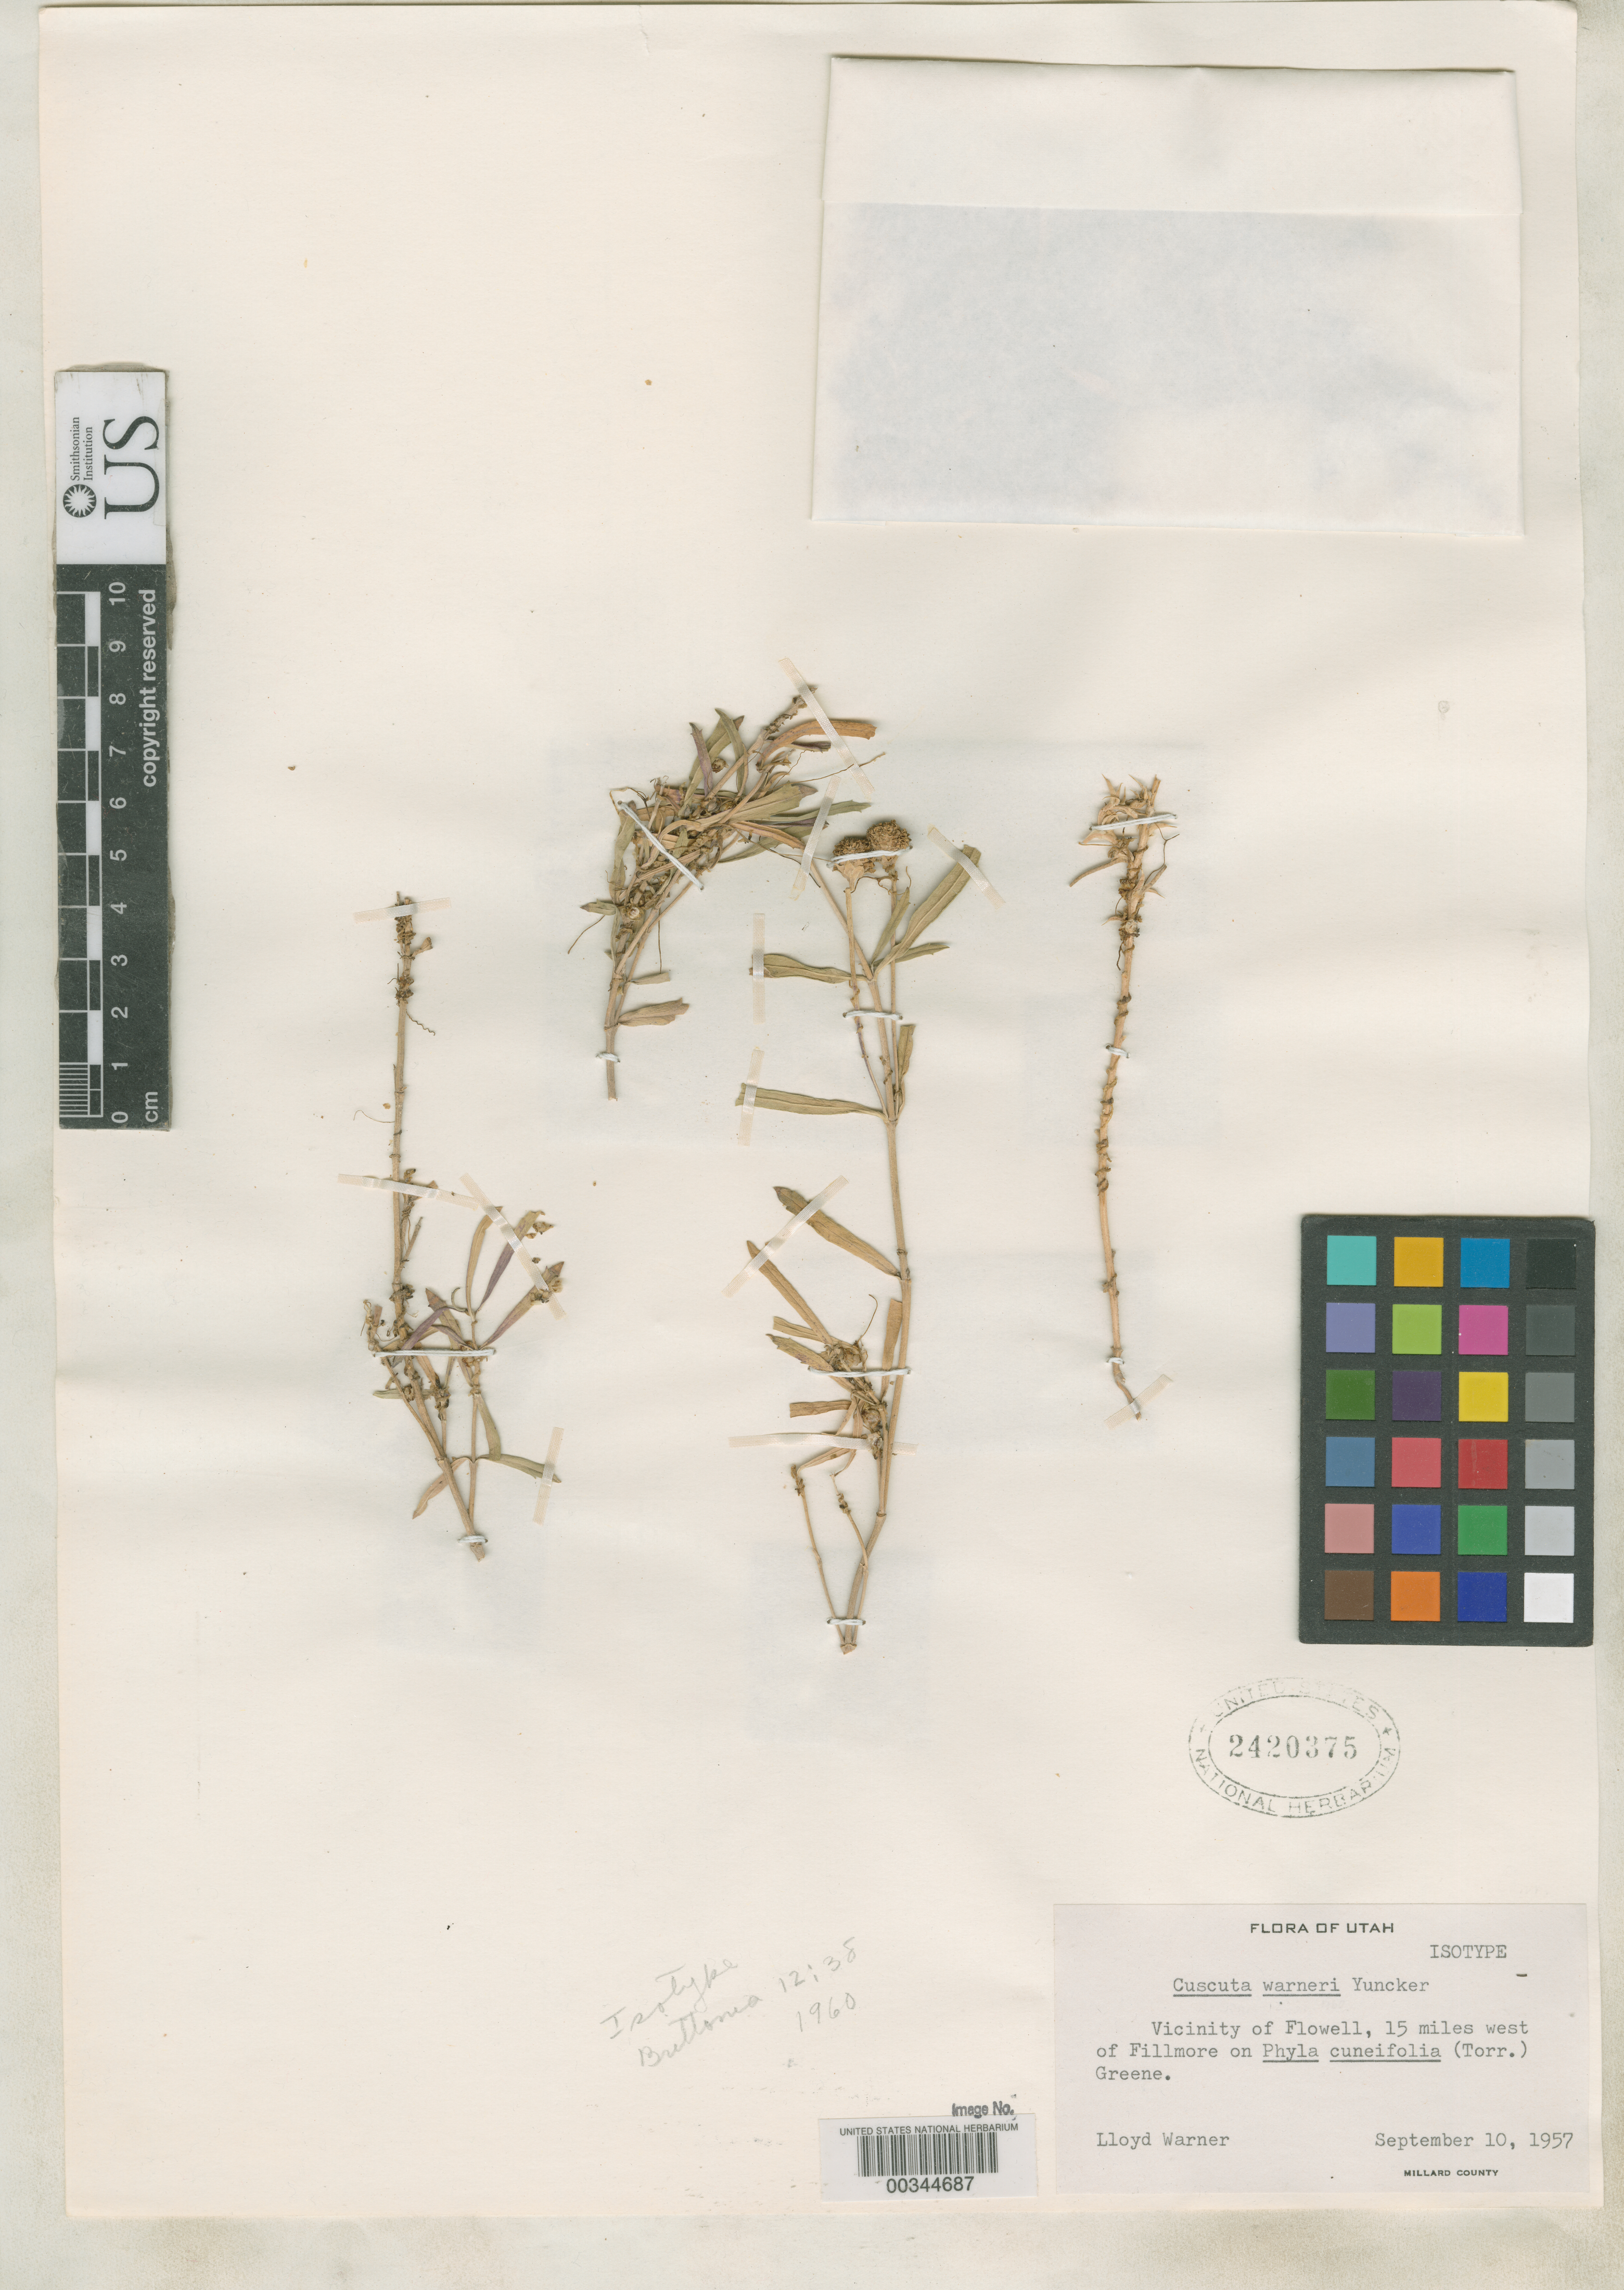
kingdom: Plantae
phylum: Tracheophyta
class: Magnoliopsida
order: Solanales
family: Convolvulaceae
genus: Cuscuta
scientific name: Cuscuta warneri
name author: Yunck.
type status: Isotype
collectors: L. Warner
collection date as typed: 10 Sep 1957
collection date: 1957-09-10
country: United States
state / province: Utah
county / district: Millard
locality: Flowell.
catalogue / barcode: US 2420375